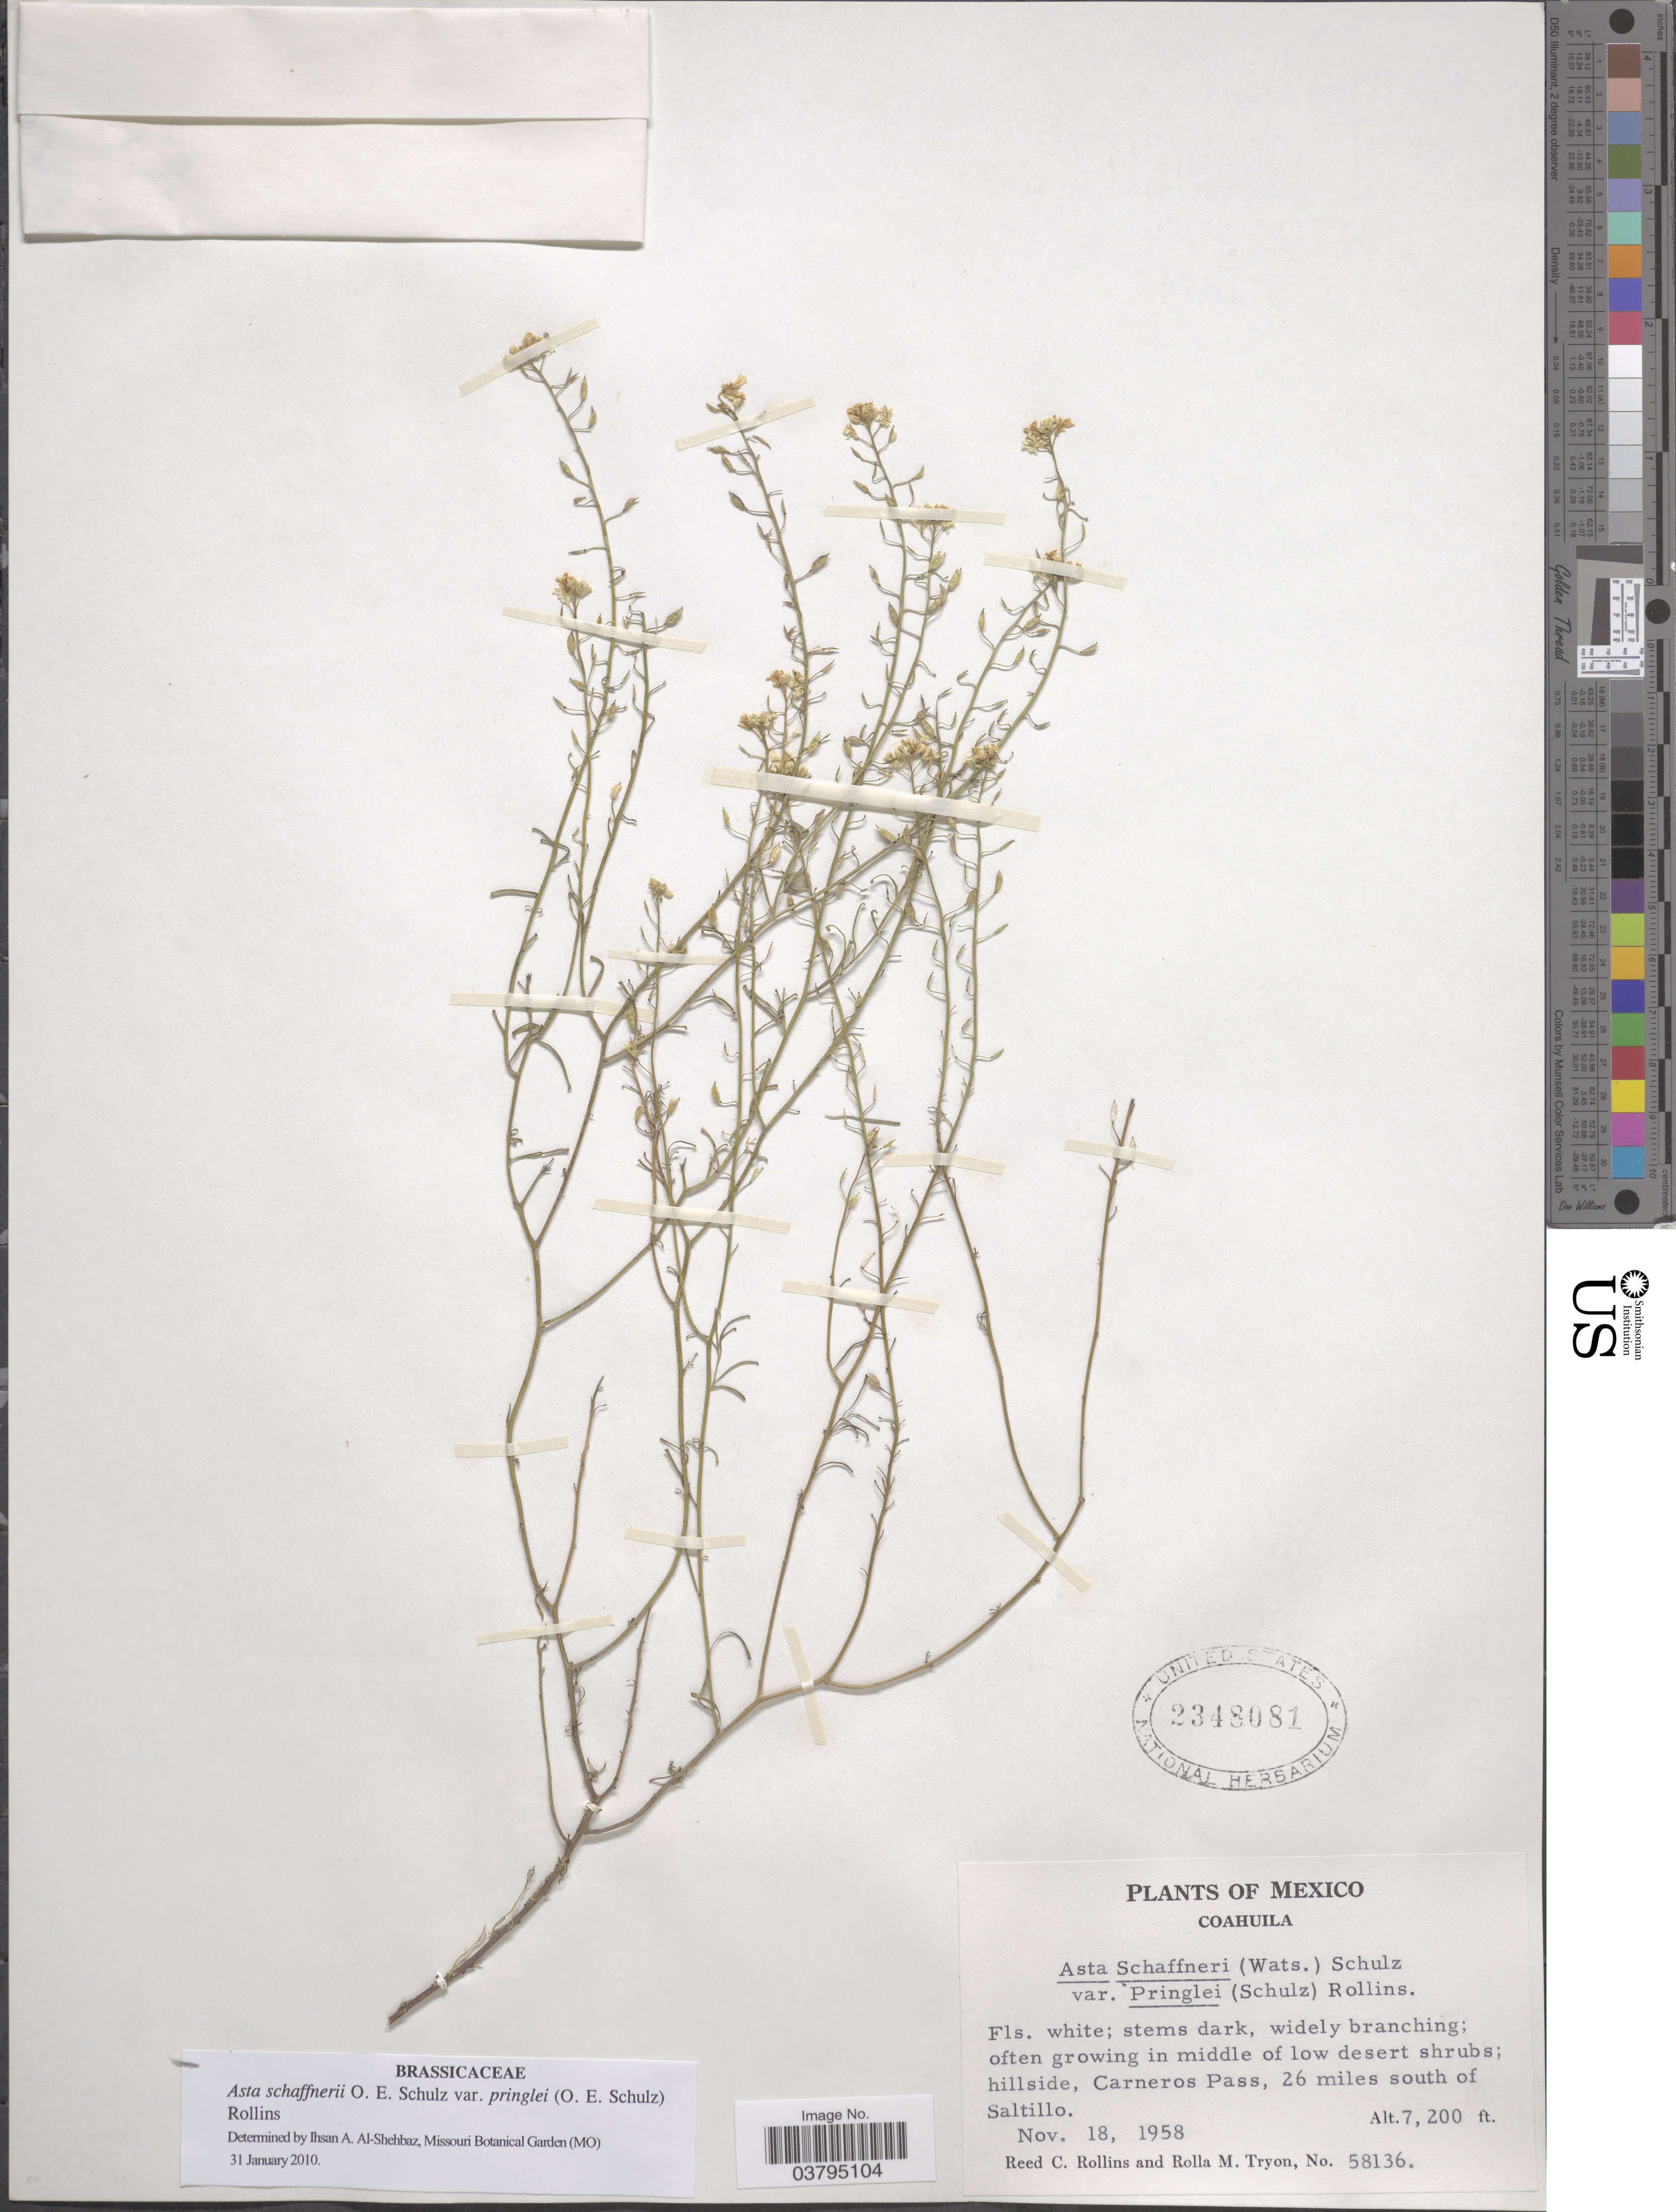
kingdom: Plantae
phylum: Tracheophyta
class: Magnoliopsida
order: Brassicales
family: Brassicaceae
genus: Asta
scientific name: Asta schaffneri var. pringlei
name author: (O.E. Schulz) Rollins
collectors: R. C. Rollins & R. M. Tryon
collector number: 58136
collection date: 1958-11-18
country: Mexico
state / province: Coahuila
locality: Hillside, Carneros Pass, 26 miles south of Saltillo.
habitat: often growing in middle of low desert shrubs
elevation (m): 2195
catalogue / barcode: US 2348081